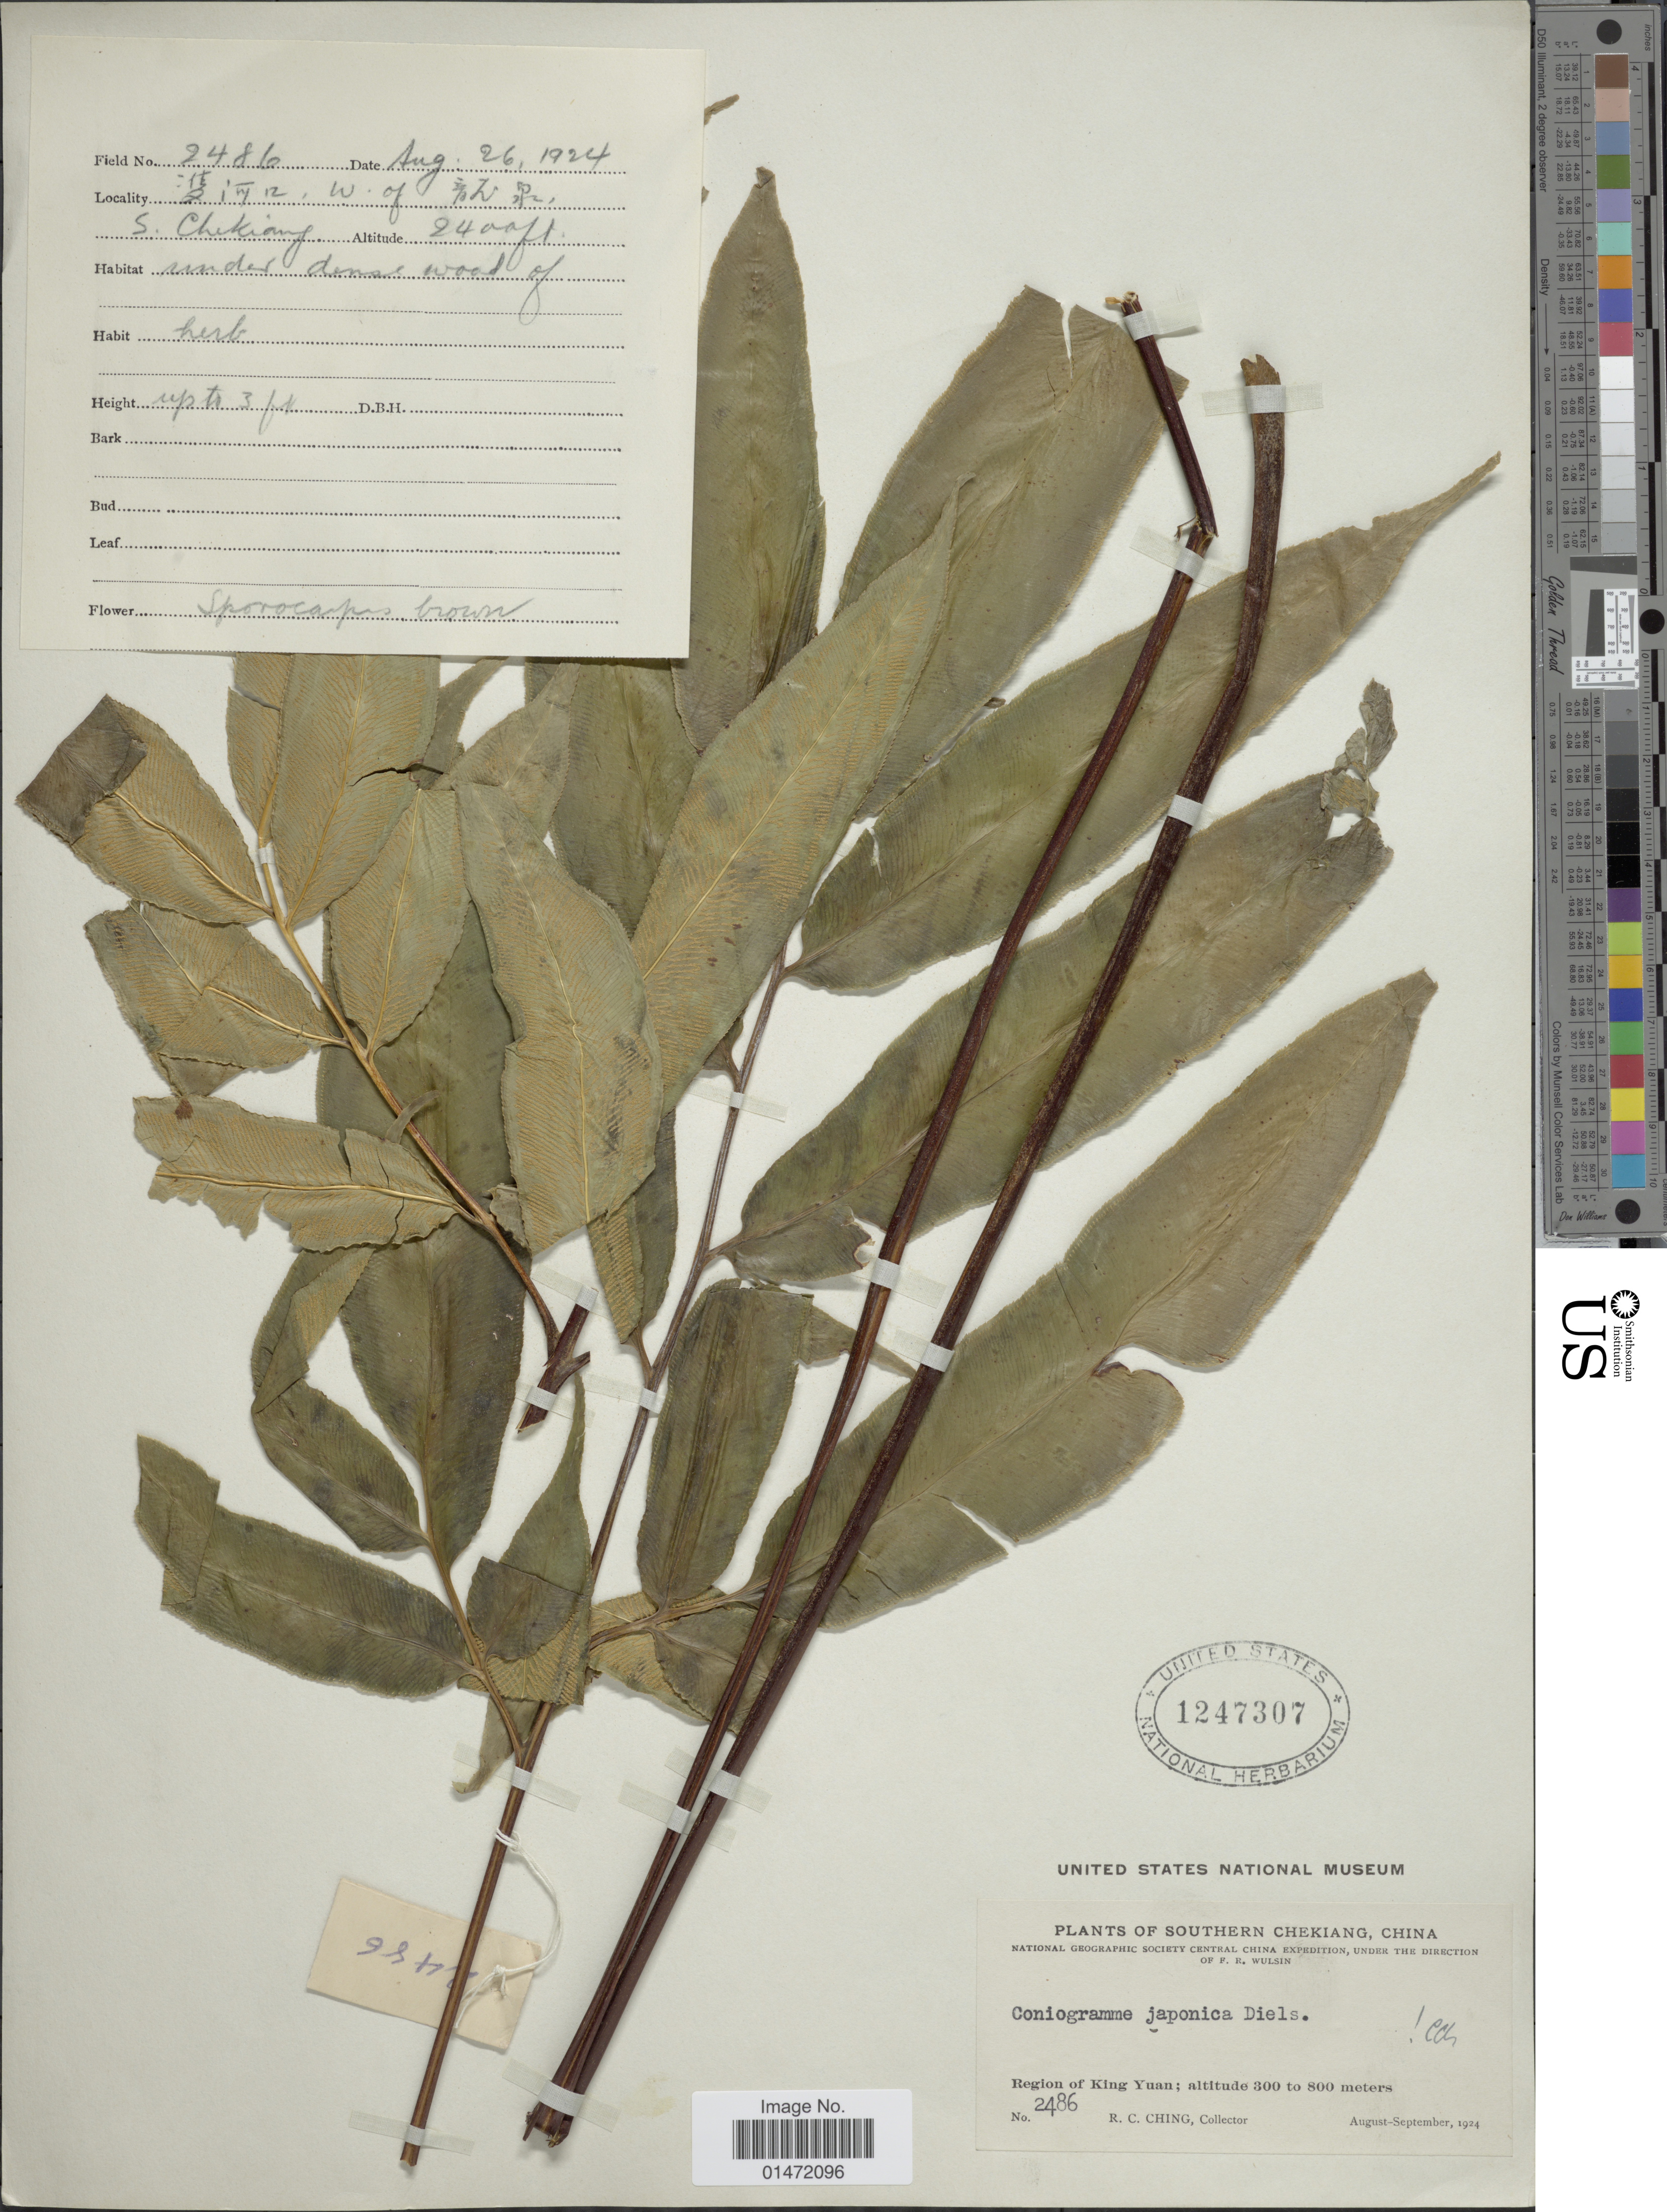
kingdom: Plantae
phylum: Tracheophyta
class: Polypodiopsida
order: Polypodiales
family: Pteridaceae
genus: Coniogramme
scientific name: Coniogramme japonica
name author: (Thunb. ex Murray) Diels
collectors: R. C. Ching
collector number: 2486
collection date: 1924-08/1924-09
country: China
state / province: Zhejiang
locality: Southern Chekiang. Region of King Yuan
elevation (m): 300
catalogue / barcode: US 1247307